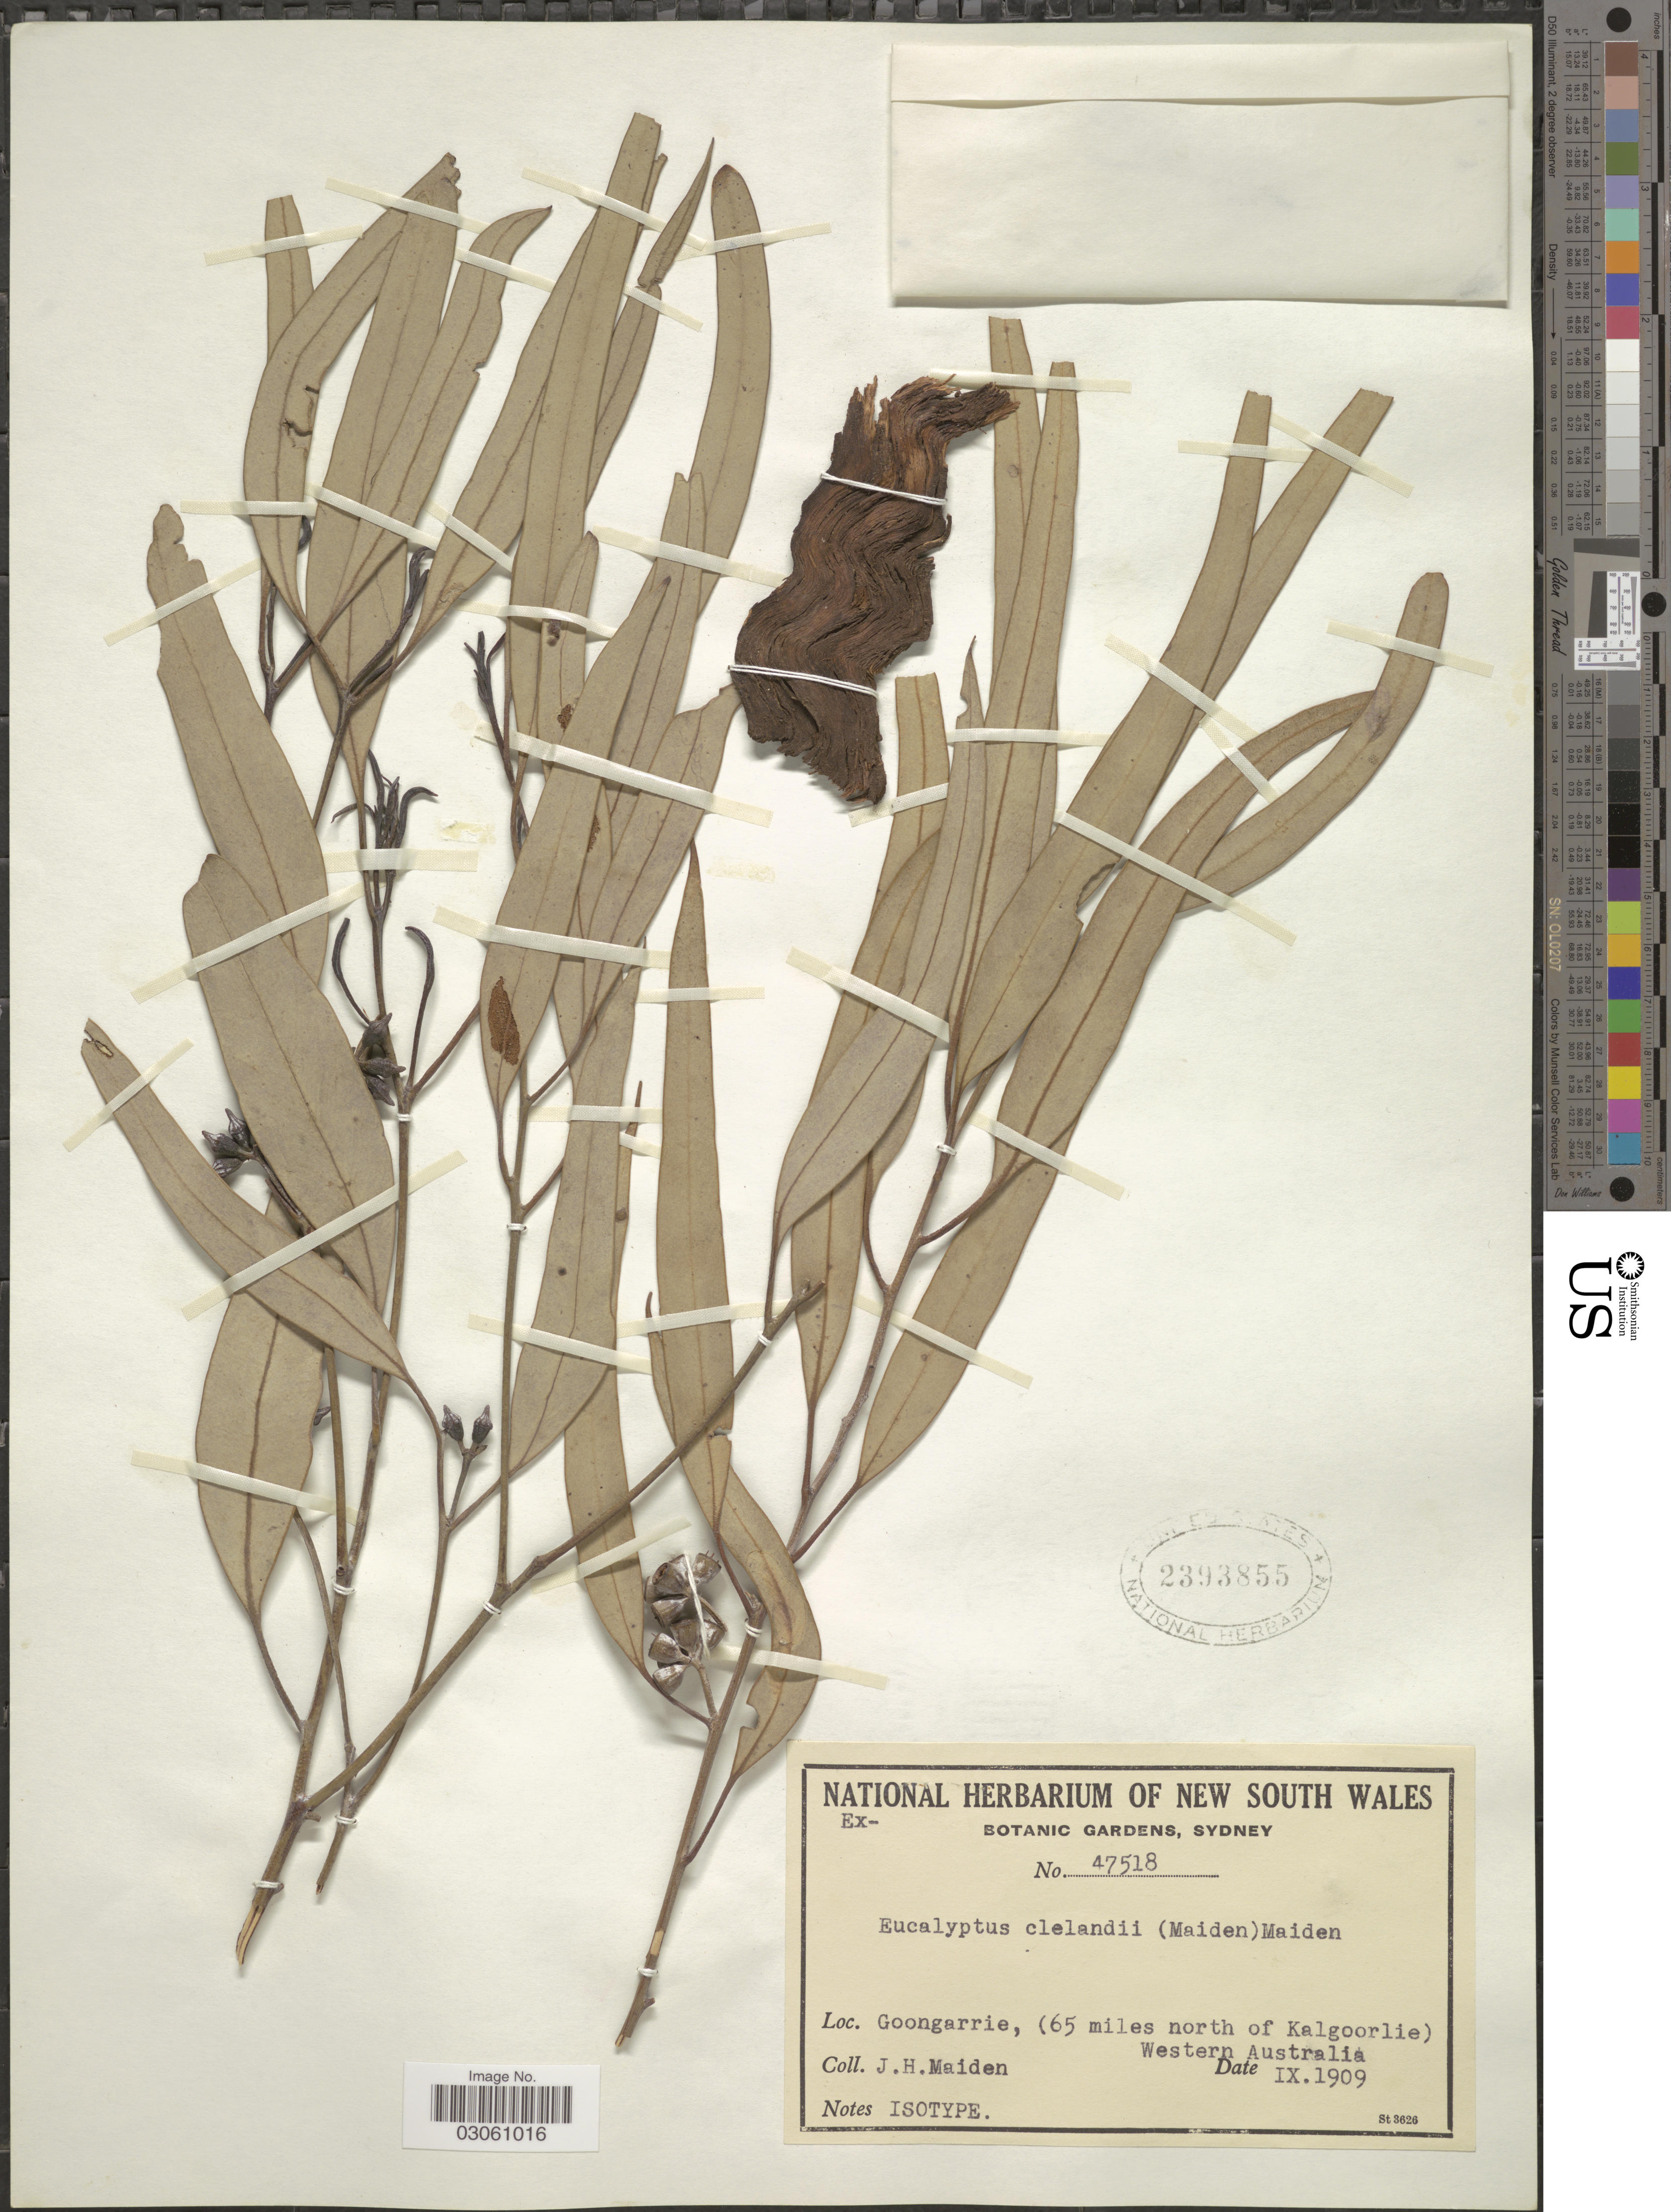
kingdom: Plantae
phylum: Tracheophyta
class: Magnoliopsida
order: Myrtales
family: Myrtaceae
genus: Eucalyptus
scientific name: Eucalyptus clelandii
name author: (Maiden) Maiden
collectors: J. Maiden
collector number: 47518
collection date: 1909-09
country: Australia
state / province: Western Australia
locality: Goongarrie, (65 miles north of Kalgoorlie), Western Australia.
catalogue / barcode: US 2393855